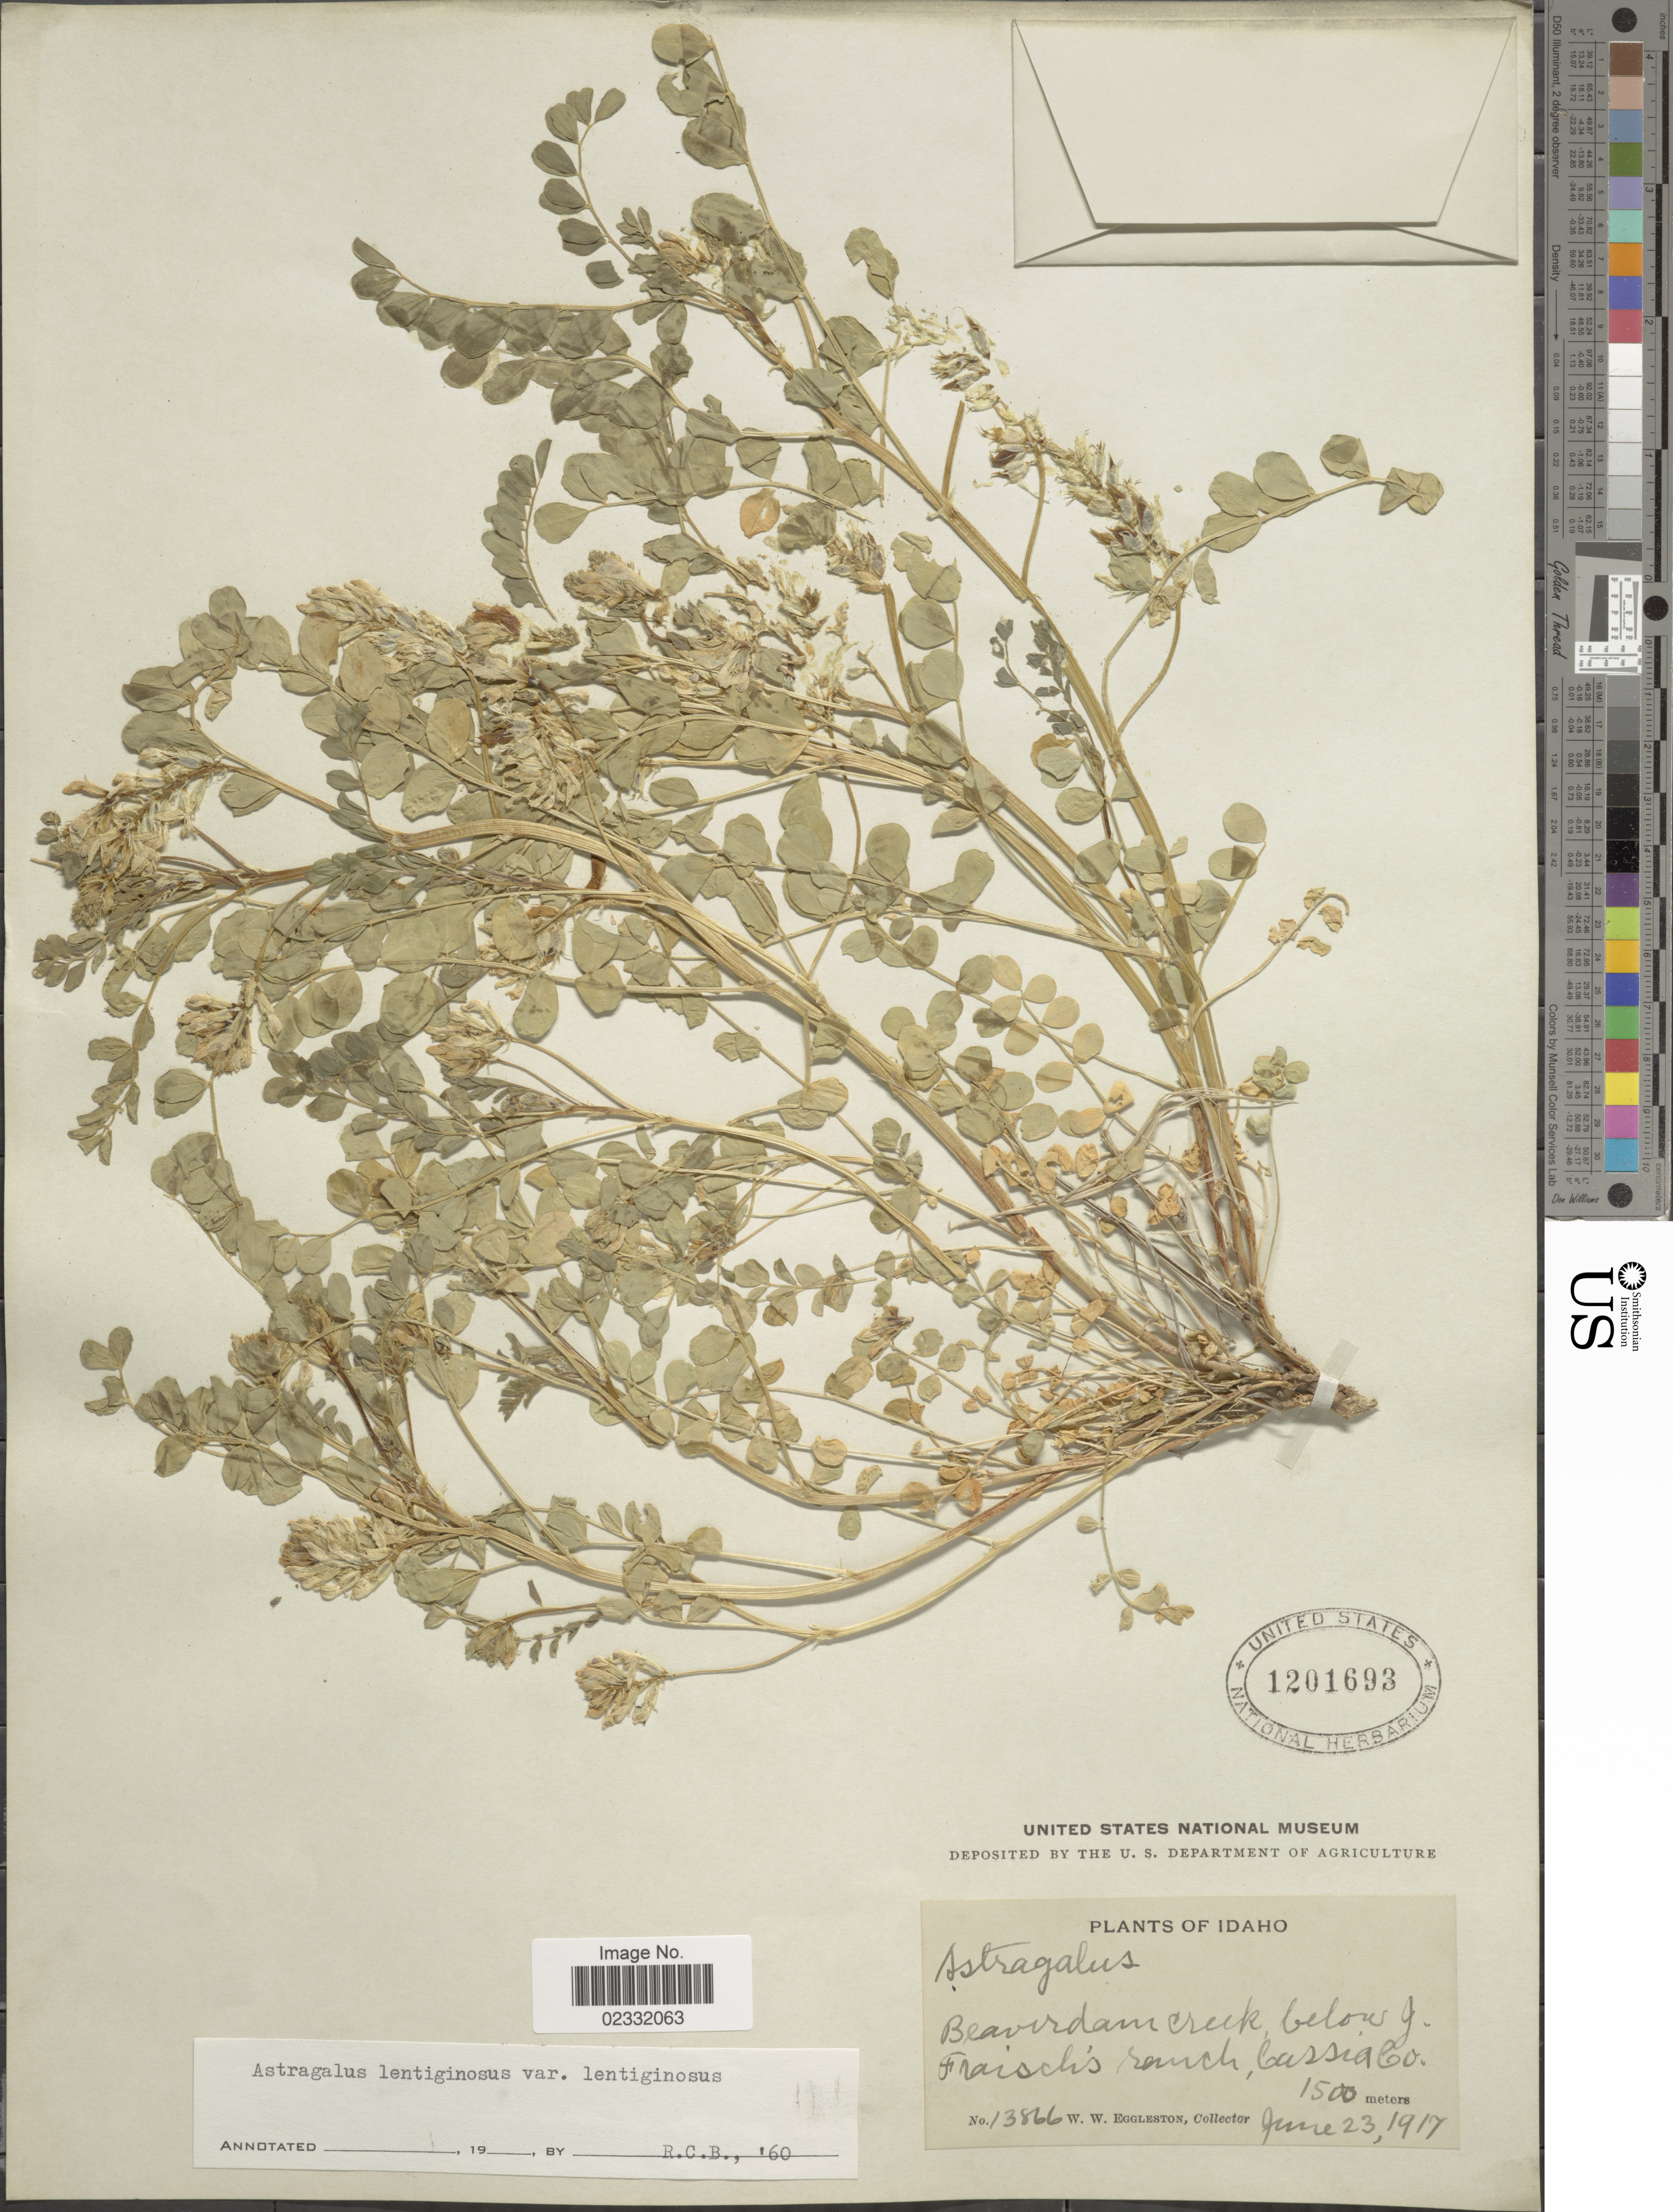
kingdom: Plantae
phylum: Tracheophyta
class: Magnoliopsida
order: Fabales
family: Fabaceae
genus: Astragalus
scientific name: Astragalus lentiginosus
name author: Douglas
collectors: W. W. Eggleston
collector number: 13866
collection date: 1917-06-23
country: United States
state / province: Idaho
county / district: Cassia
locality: Beaverdam Creek, below J. Fraisch's ranch, Cassia Co.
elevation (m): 1500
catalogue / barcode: US 1201693